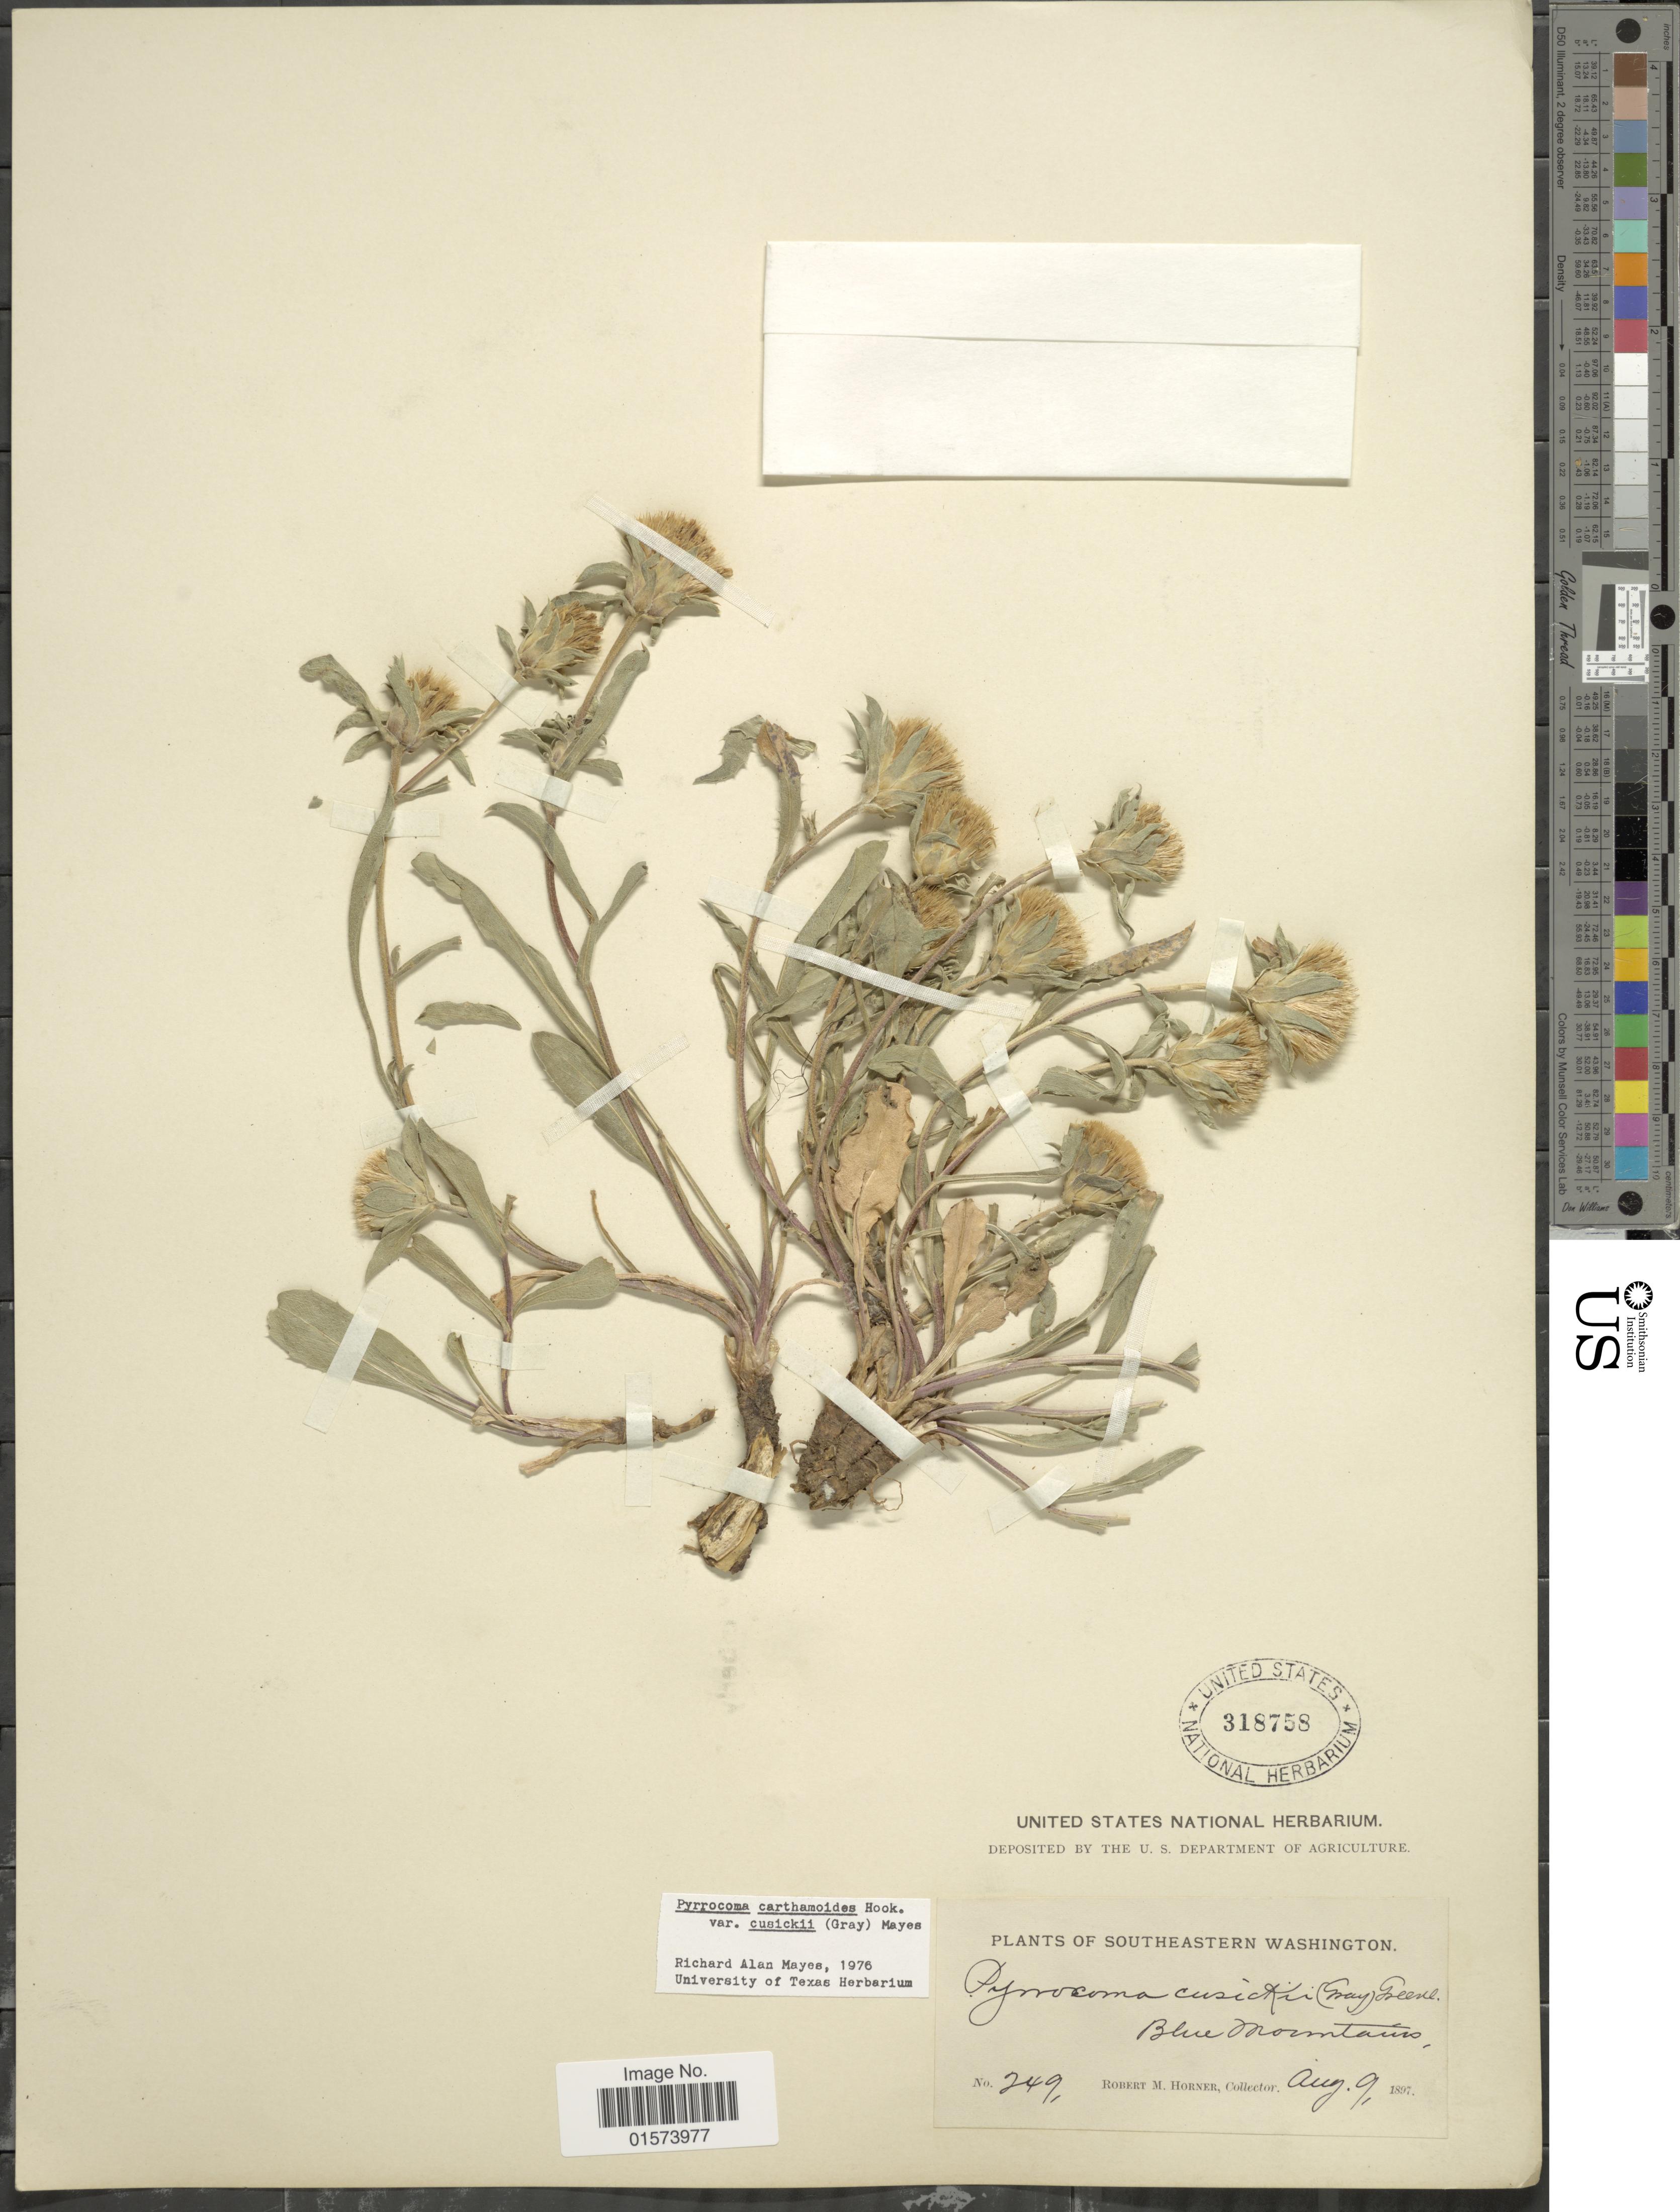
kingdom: Plantae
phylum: Tracheophyta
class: Magnoliopsida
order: Asterales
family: Asteraceae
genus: Pyrrocoma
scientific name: Pyrrocoma carthamoides var. cusickii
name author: (A. Gray) Mayes ex Kartesz & Gandhi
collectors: R. Horner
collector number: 249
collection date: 1897-08-09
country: United States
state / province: Washington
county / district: Clallam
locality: Southwestern Washington, Blue Mountains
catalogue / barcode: US 318758